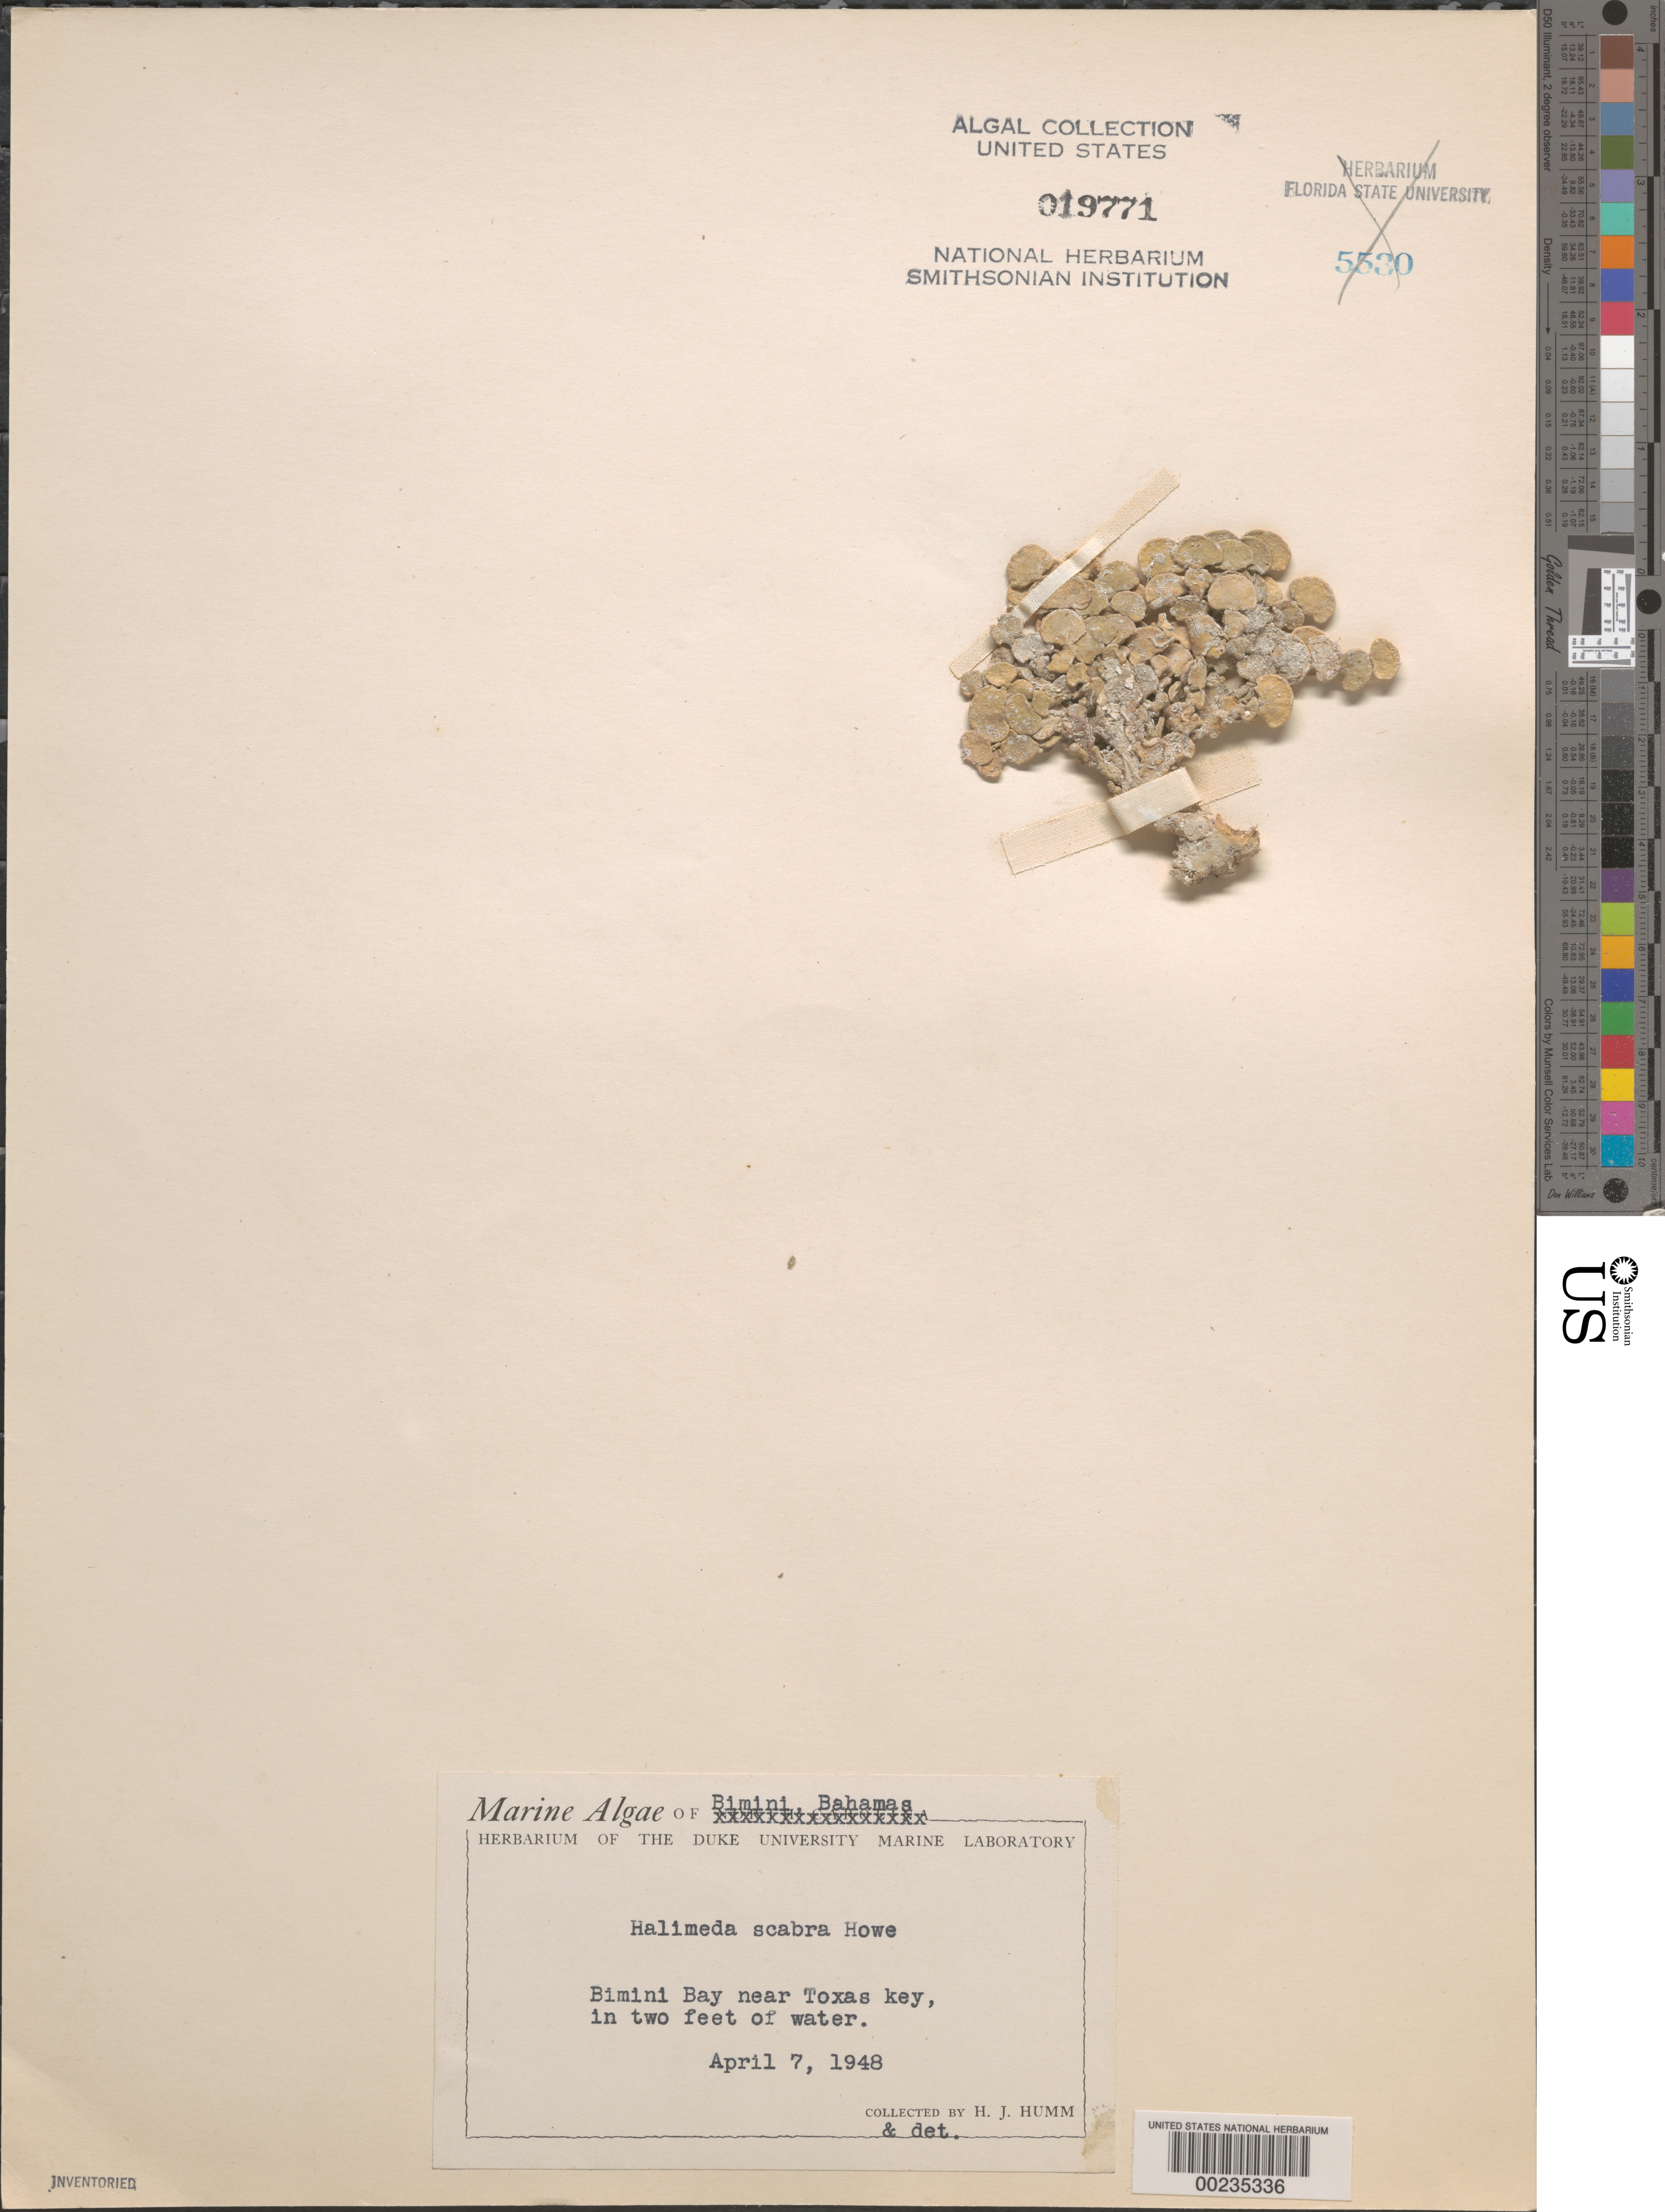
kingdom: Plantae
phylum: Chlorophyta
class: Ulvophyceae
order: Bryopsidales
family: Halimedaceae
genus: Halimeda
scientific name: Halimeda scabra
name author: M. Howe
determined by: Humm, Harold J.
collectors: H. J. Humm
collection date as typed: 07 Apr 1948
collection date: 1948-04-07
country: Bahamas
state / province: Biminis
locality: Bimini bay near toxas cay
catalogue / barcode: US 19771